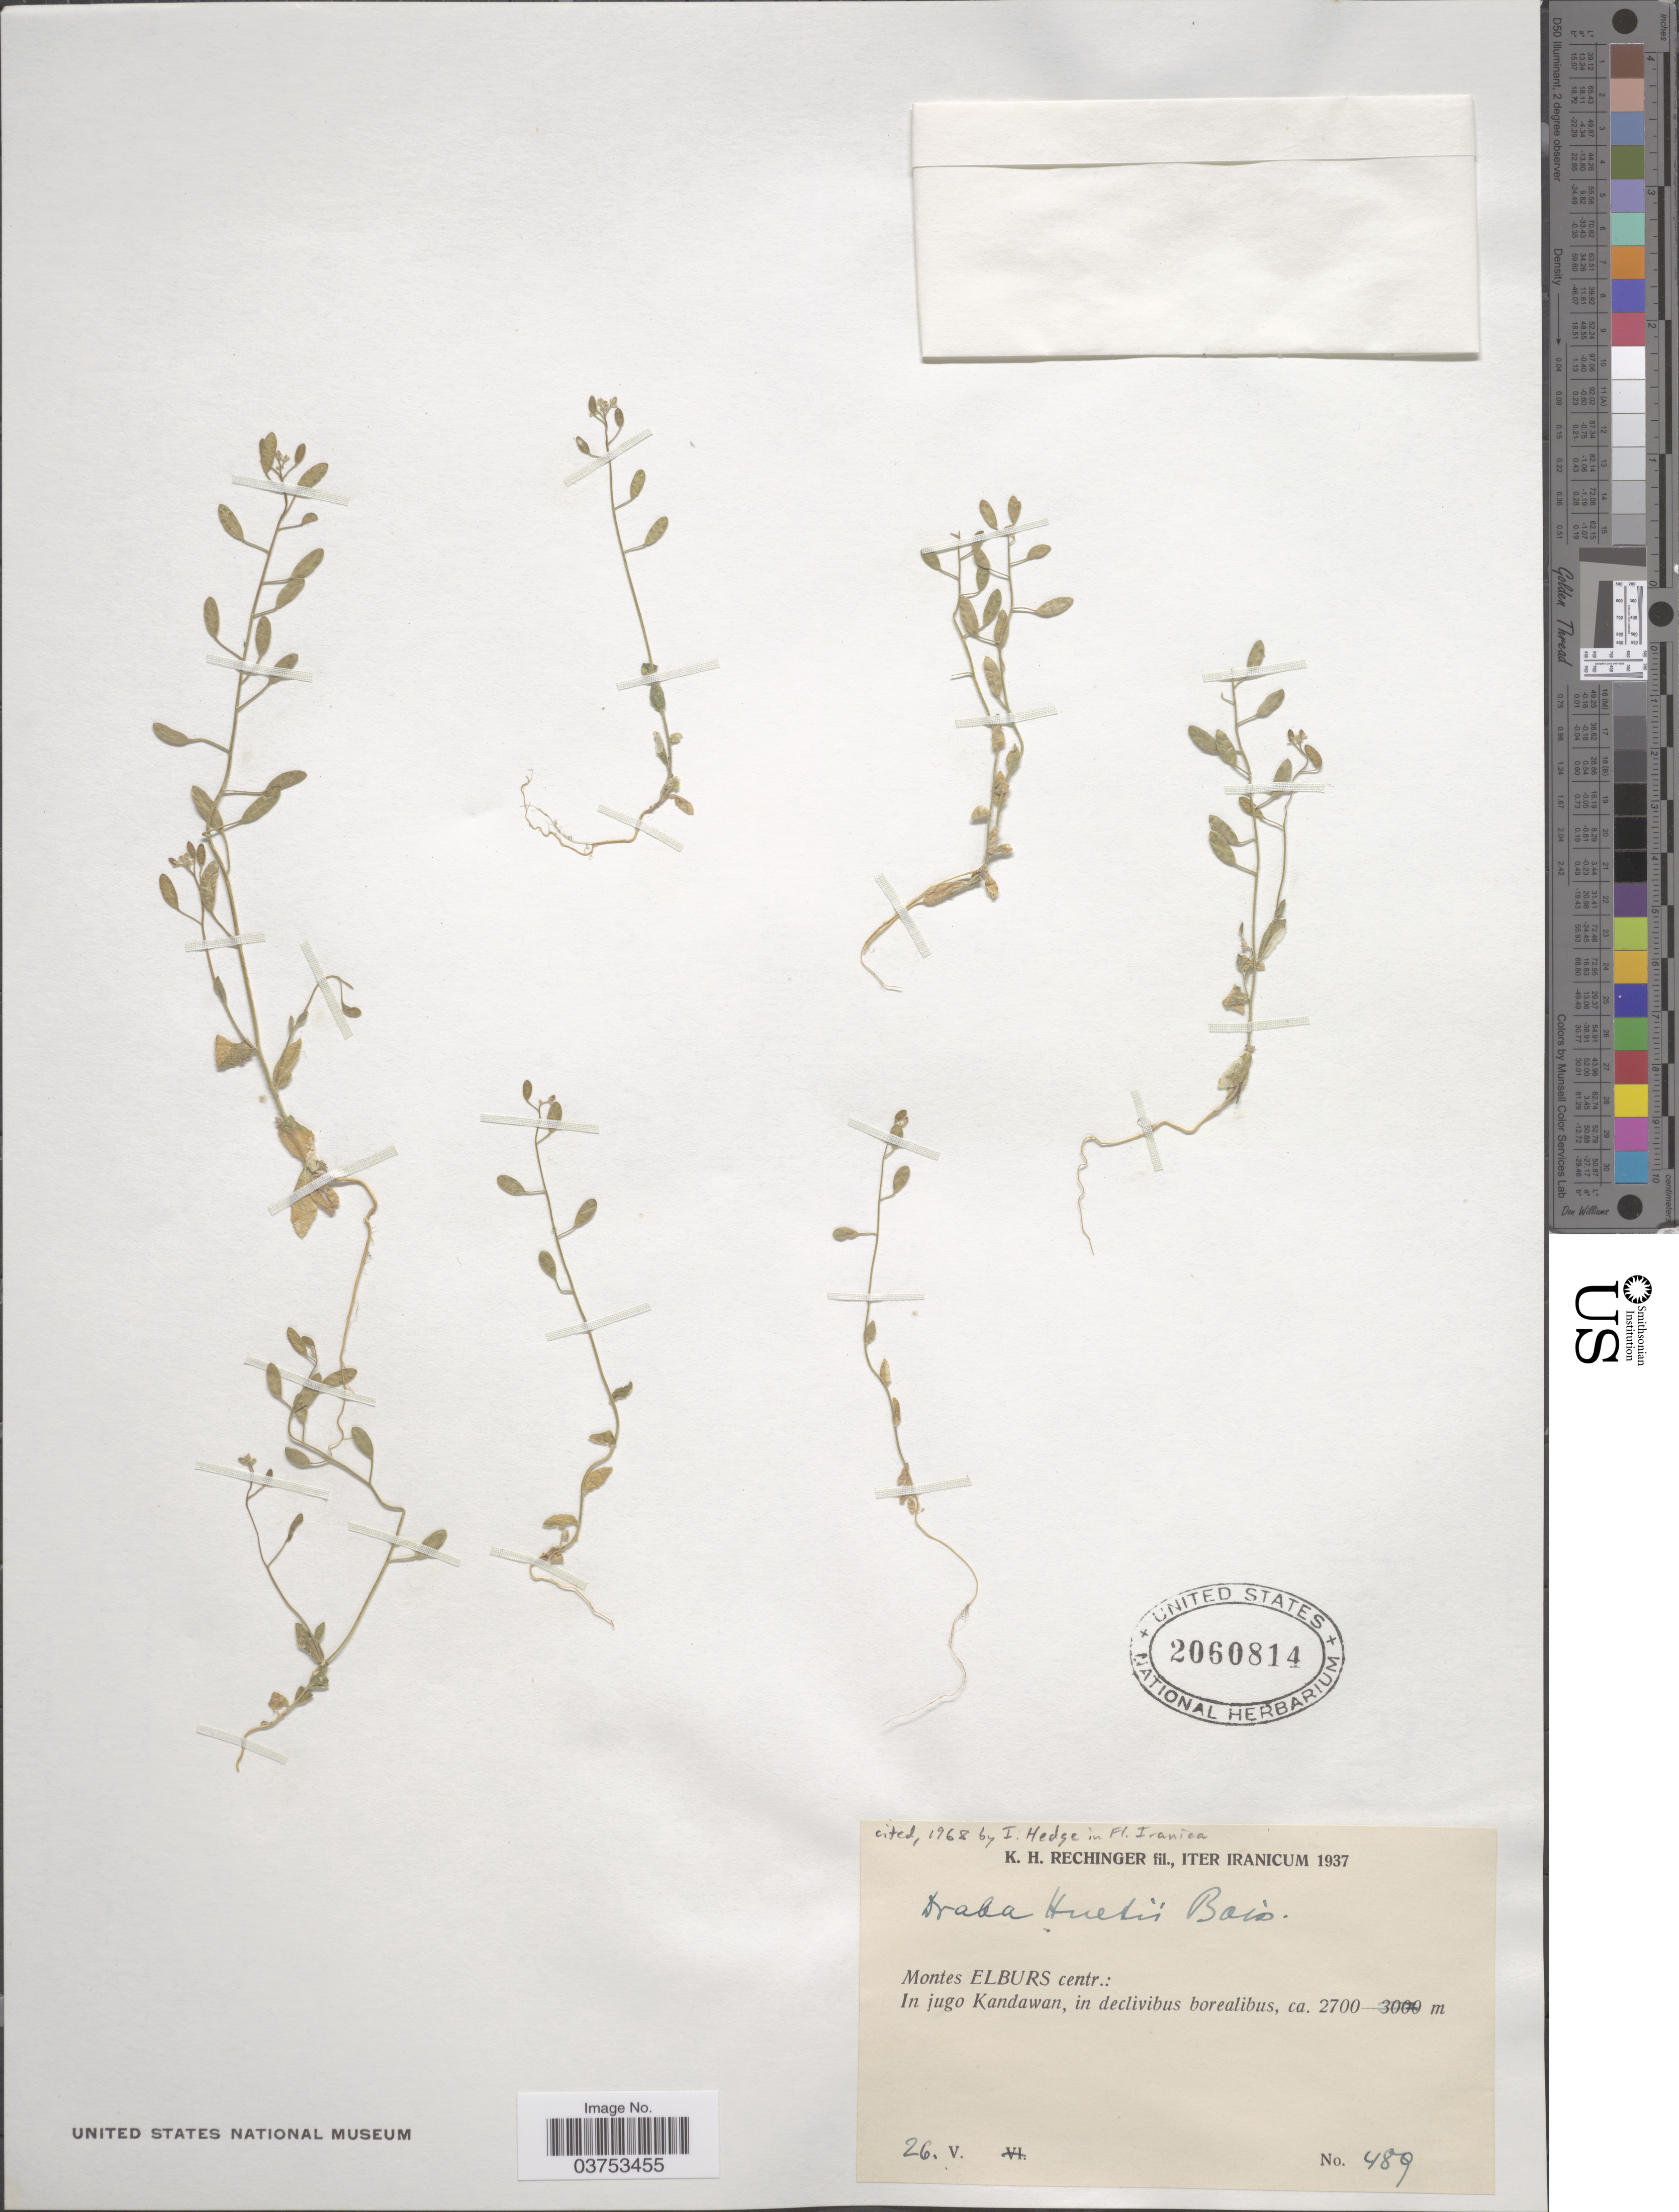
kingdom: Plantae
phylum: Tracheophyta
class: Magnoliopsida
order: Brassicales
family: Brassicaceae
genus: Draba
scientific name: Draba huetii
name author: Boiss.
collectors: K. H. Rechinger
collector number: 489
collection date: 1937-05-26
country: Iran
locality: Iter Iranicum. Montes Elburs centr.: In jugo Kandawan, in declivibus borealibus.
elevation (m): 2700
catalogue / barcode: US 2060814